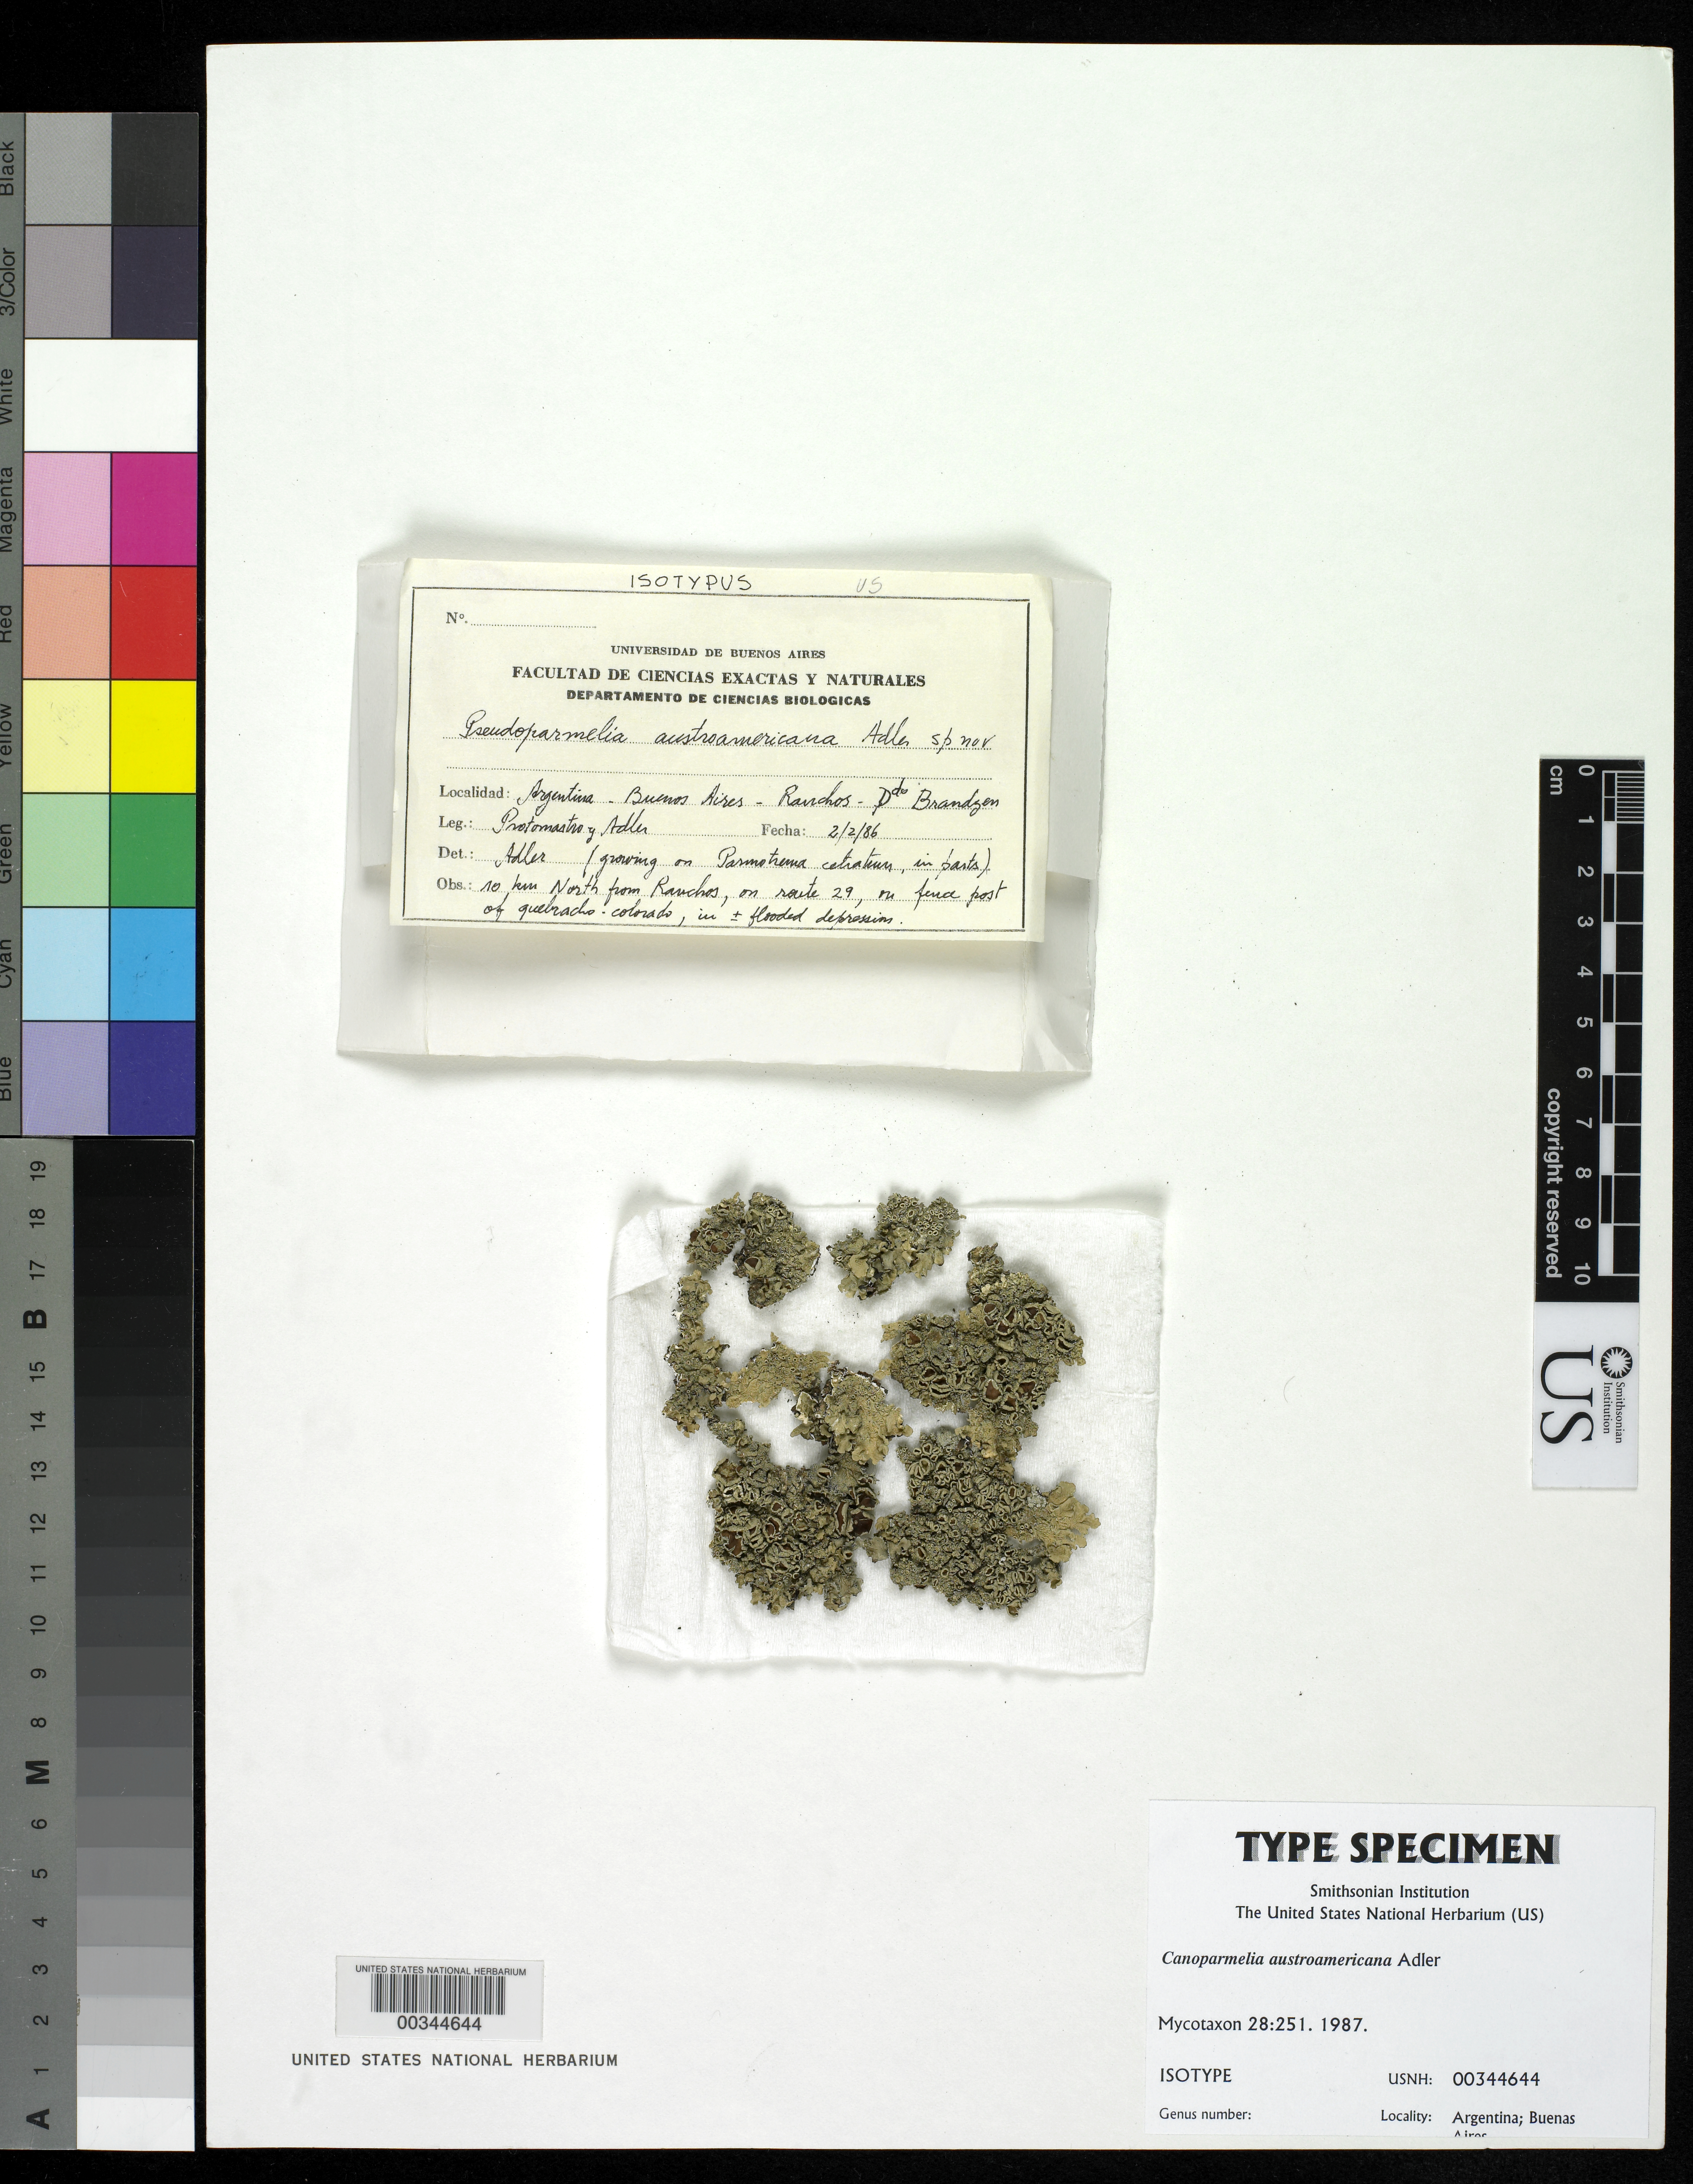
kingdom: Fungi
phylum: Ascomycota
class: Lecanoromycetes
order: Lecanorales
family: Parmeliaceae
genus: Canoparmelia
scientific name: Canoparmelia austroamericana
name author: Adler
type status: Isotype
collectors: -. Protonastro & M. T. Adler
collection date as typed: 02 Feb 1986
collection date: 1986-02-02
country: Argentina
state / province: Buenos Aires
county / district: Brandgen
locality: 10 km N from Ranchos, on Route 29, fence post of Quebrada-Colorado.